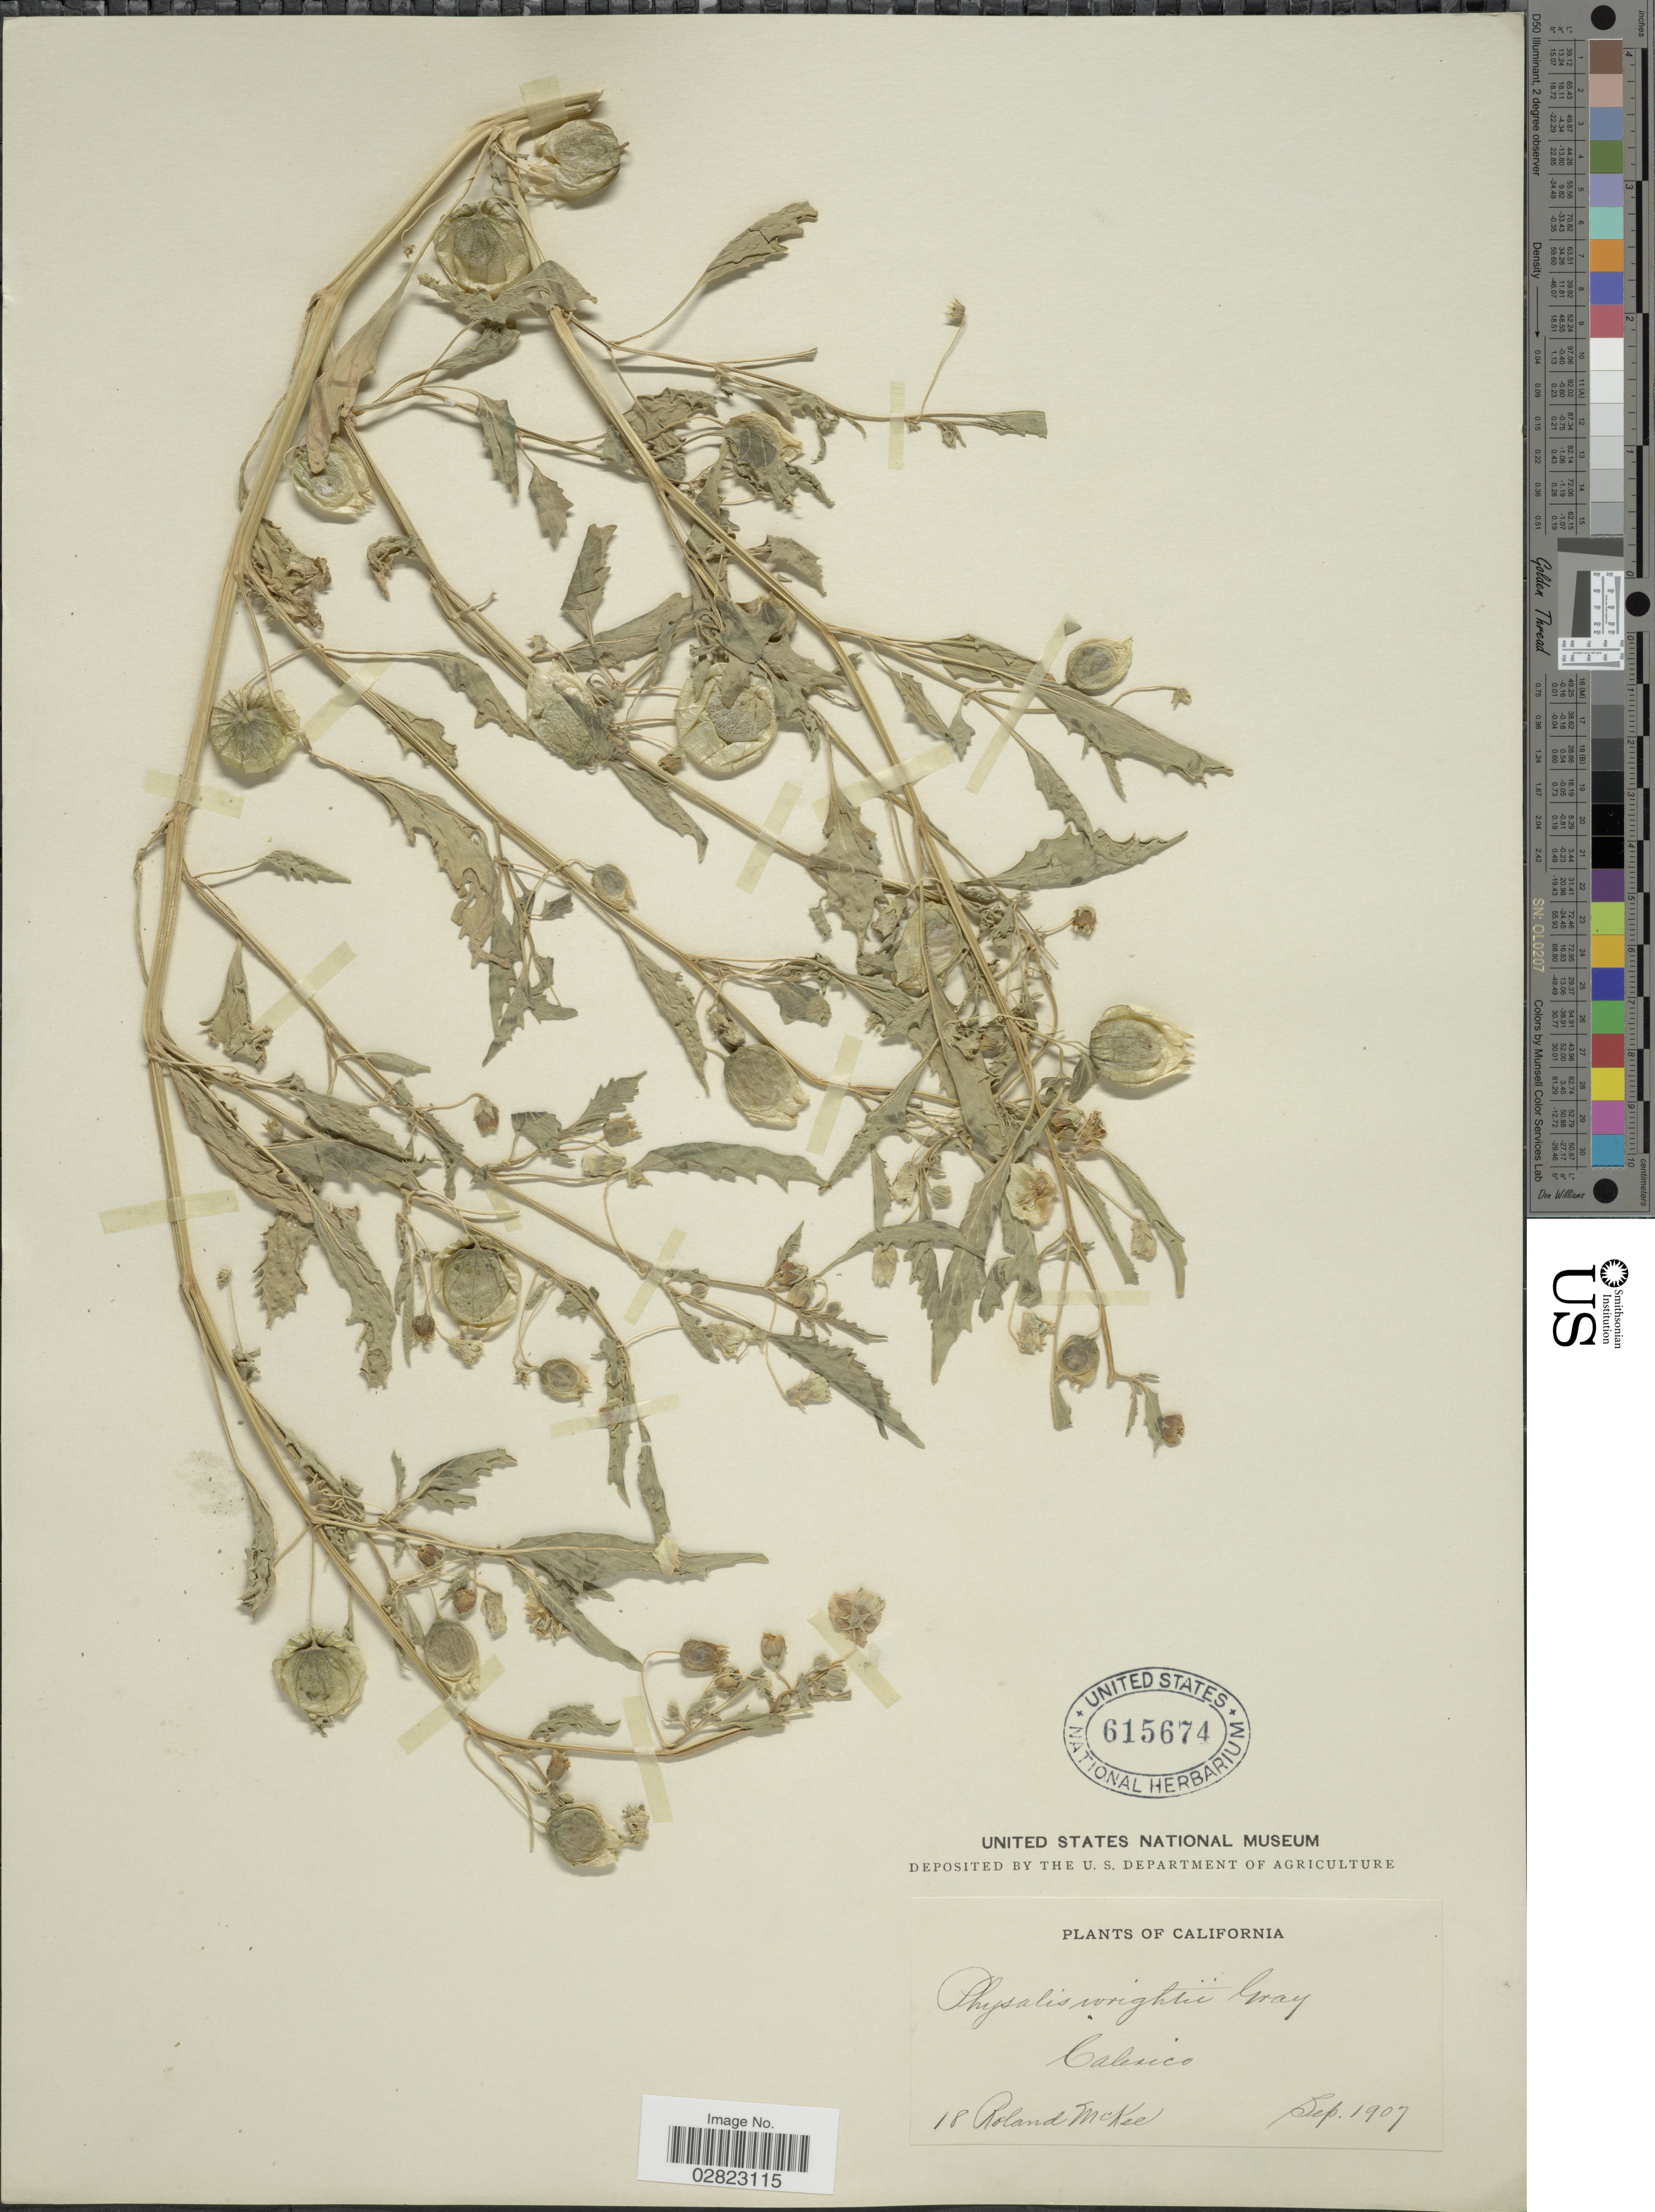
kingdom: Plantae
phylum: Tracheophyta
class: Magnoliopsida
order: Solanales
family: Solanaceae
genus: Physalis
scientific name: Physalis acutifolia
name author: (Miers) Sandwith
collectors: R. Mckee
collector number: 18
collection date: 1907-09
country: United States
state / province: California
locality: Calexico.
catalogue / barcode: US 615674